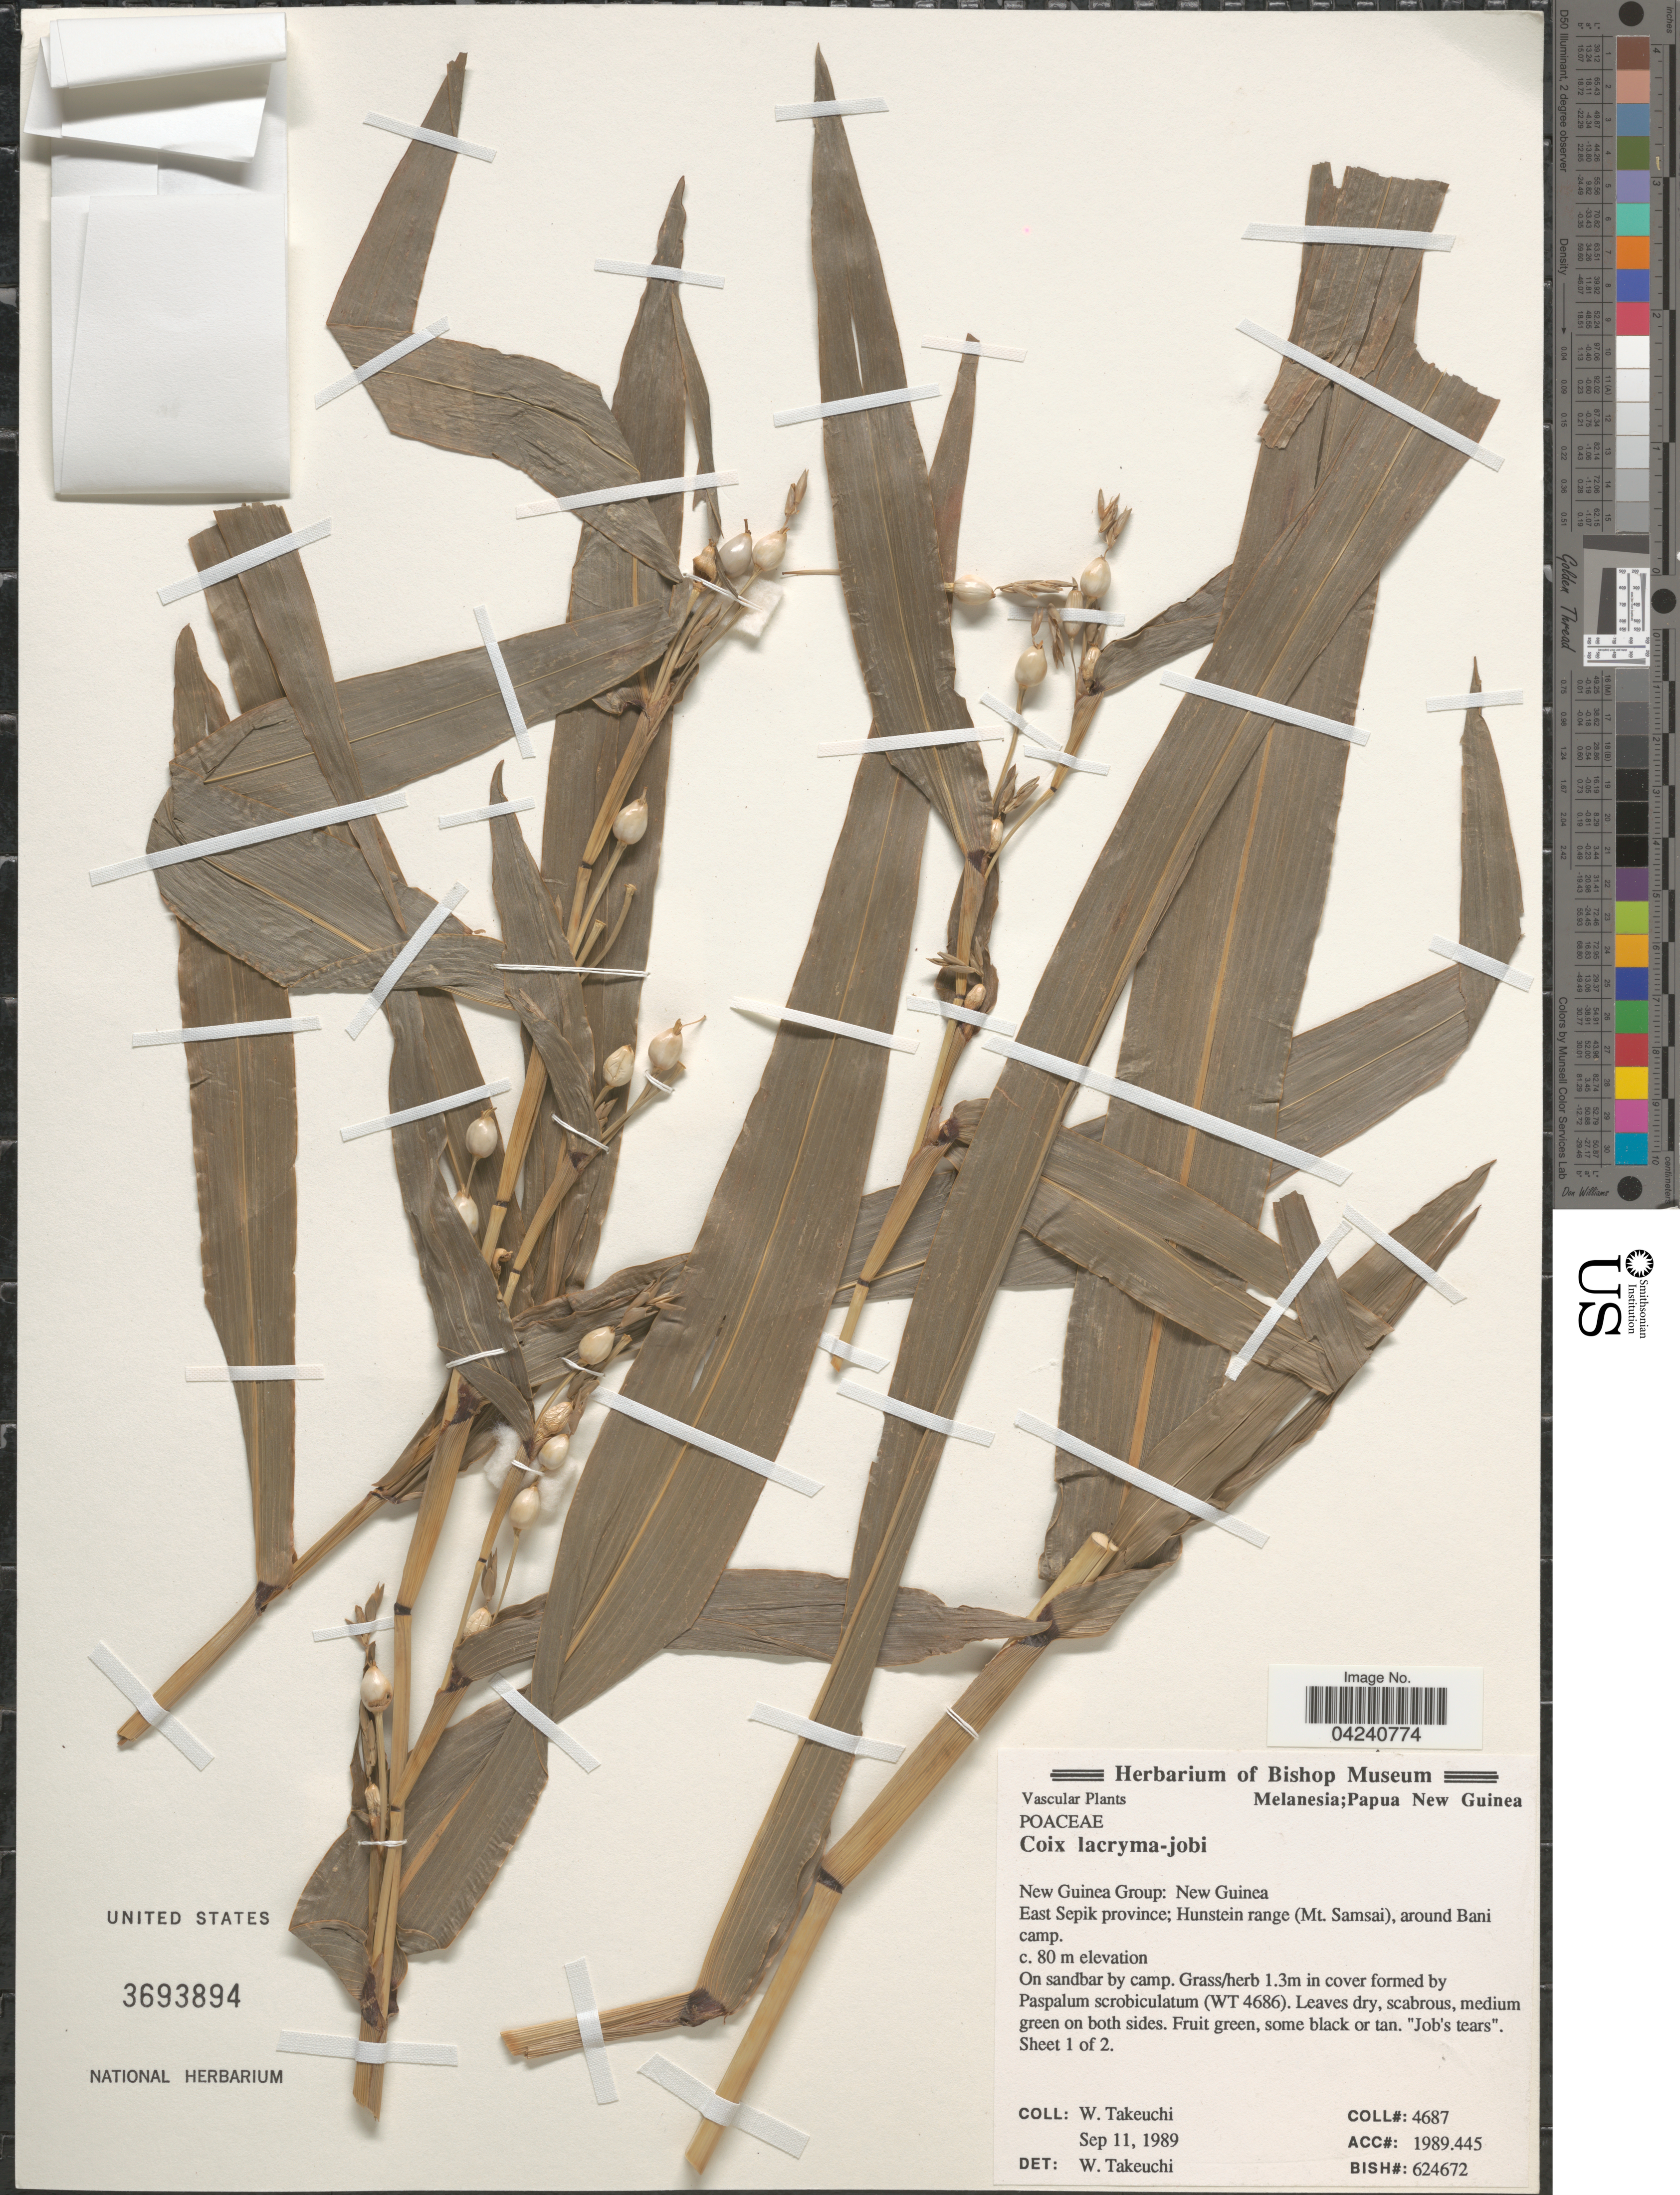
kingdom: Plantae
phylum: Tracheophyta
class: Liliopsida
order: Poales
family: Poaceae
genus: Coix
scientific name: Coix lacryma-jobi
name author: L.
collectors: W. Takeuchi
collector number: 4687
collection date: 1989-09-11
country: Papua New Guinea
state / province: East Sepik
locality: New Guinea Group: New Guinea. Hunstein range (Mt. Samsai), around Bani camp.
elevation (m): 80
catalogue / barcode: US 3693894